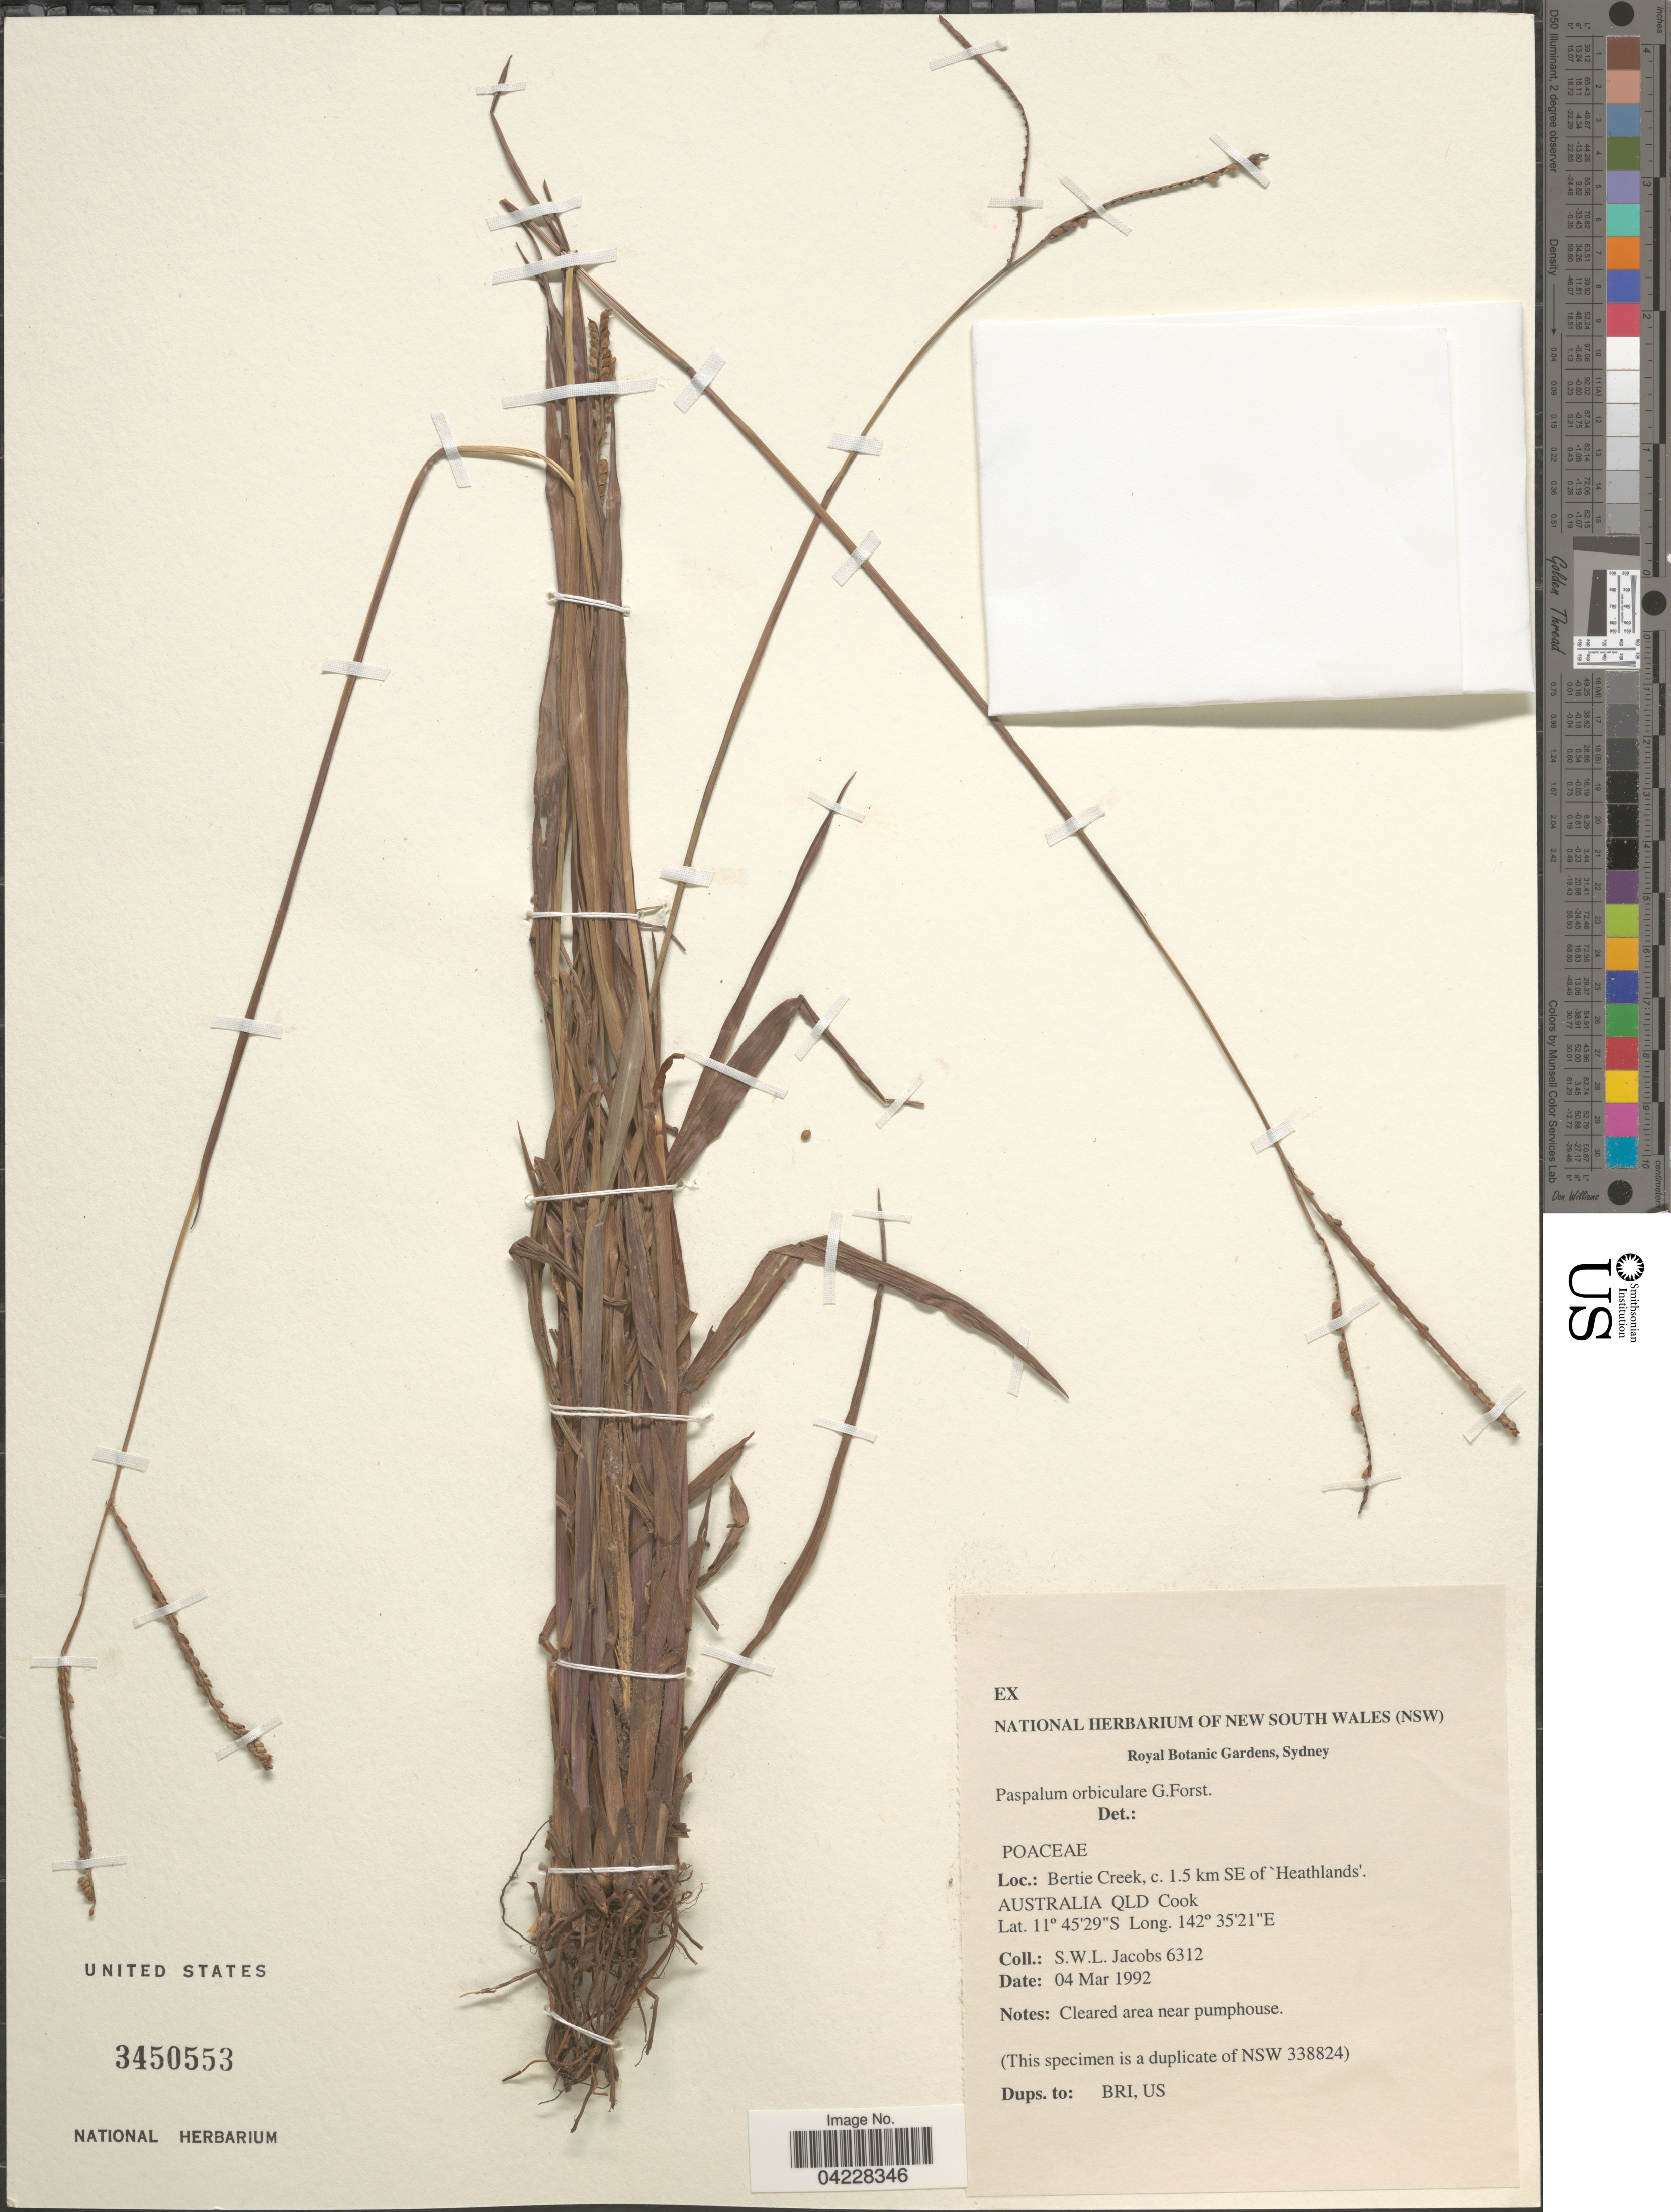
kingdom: Plantae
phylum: Tracheophyta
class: Liliopsida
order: Poales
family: Poaceae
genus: Paspalum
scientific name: Paspalum orbiculare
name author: G. Forst.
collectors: S. W. L. Jacobs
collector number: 6312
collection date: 1992-03-04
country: Australia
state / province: Queensland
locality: Bertie Creek, c. 1.5 km SE of 'Heathlands'. Cook.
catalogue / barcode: US 3450553